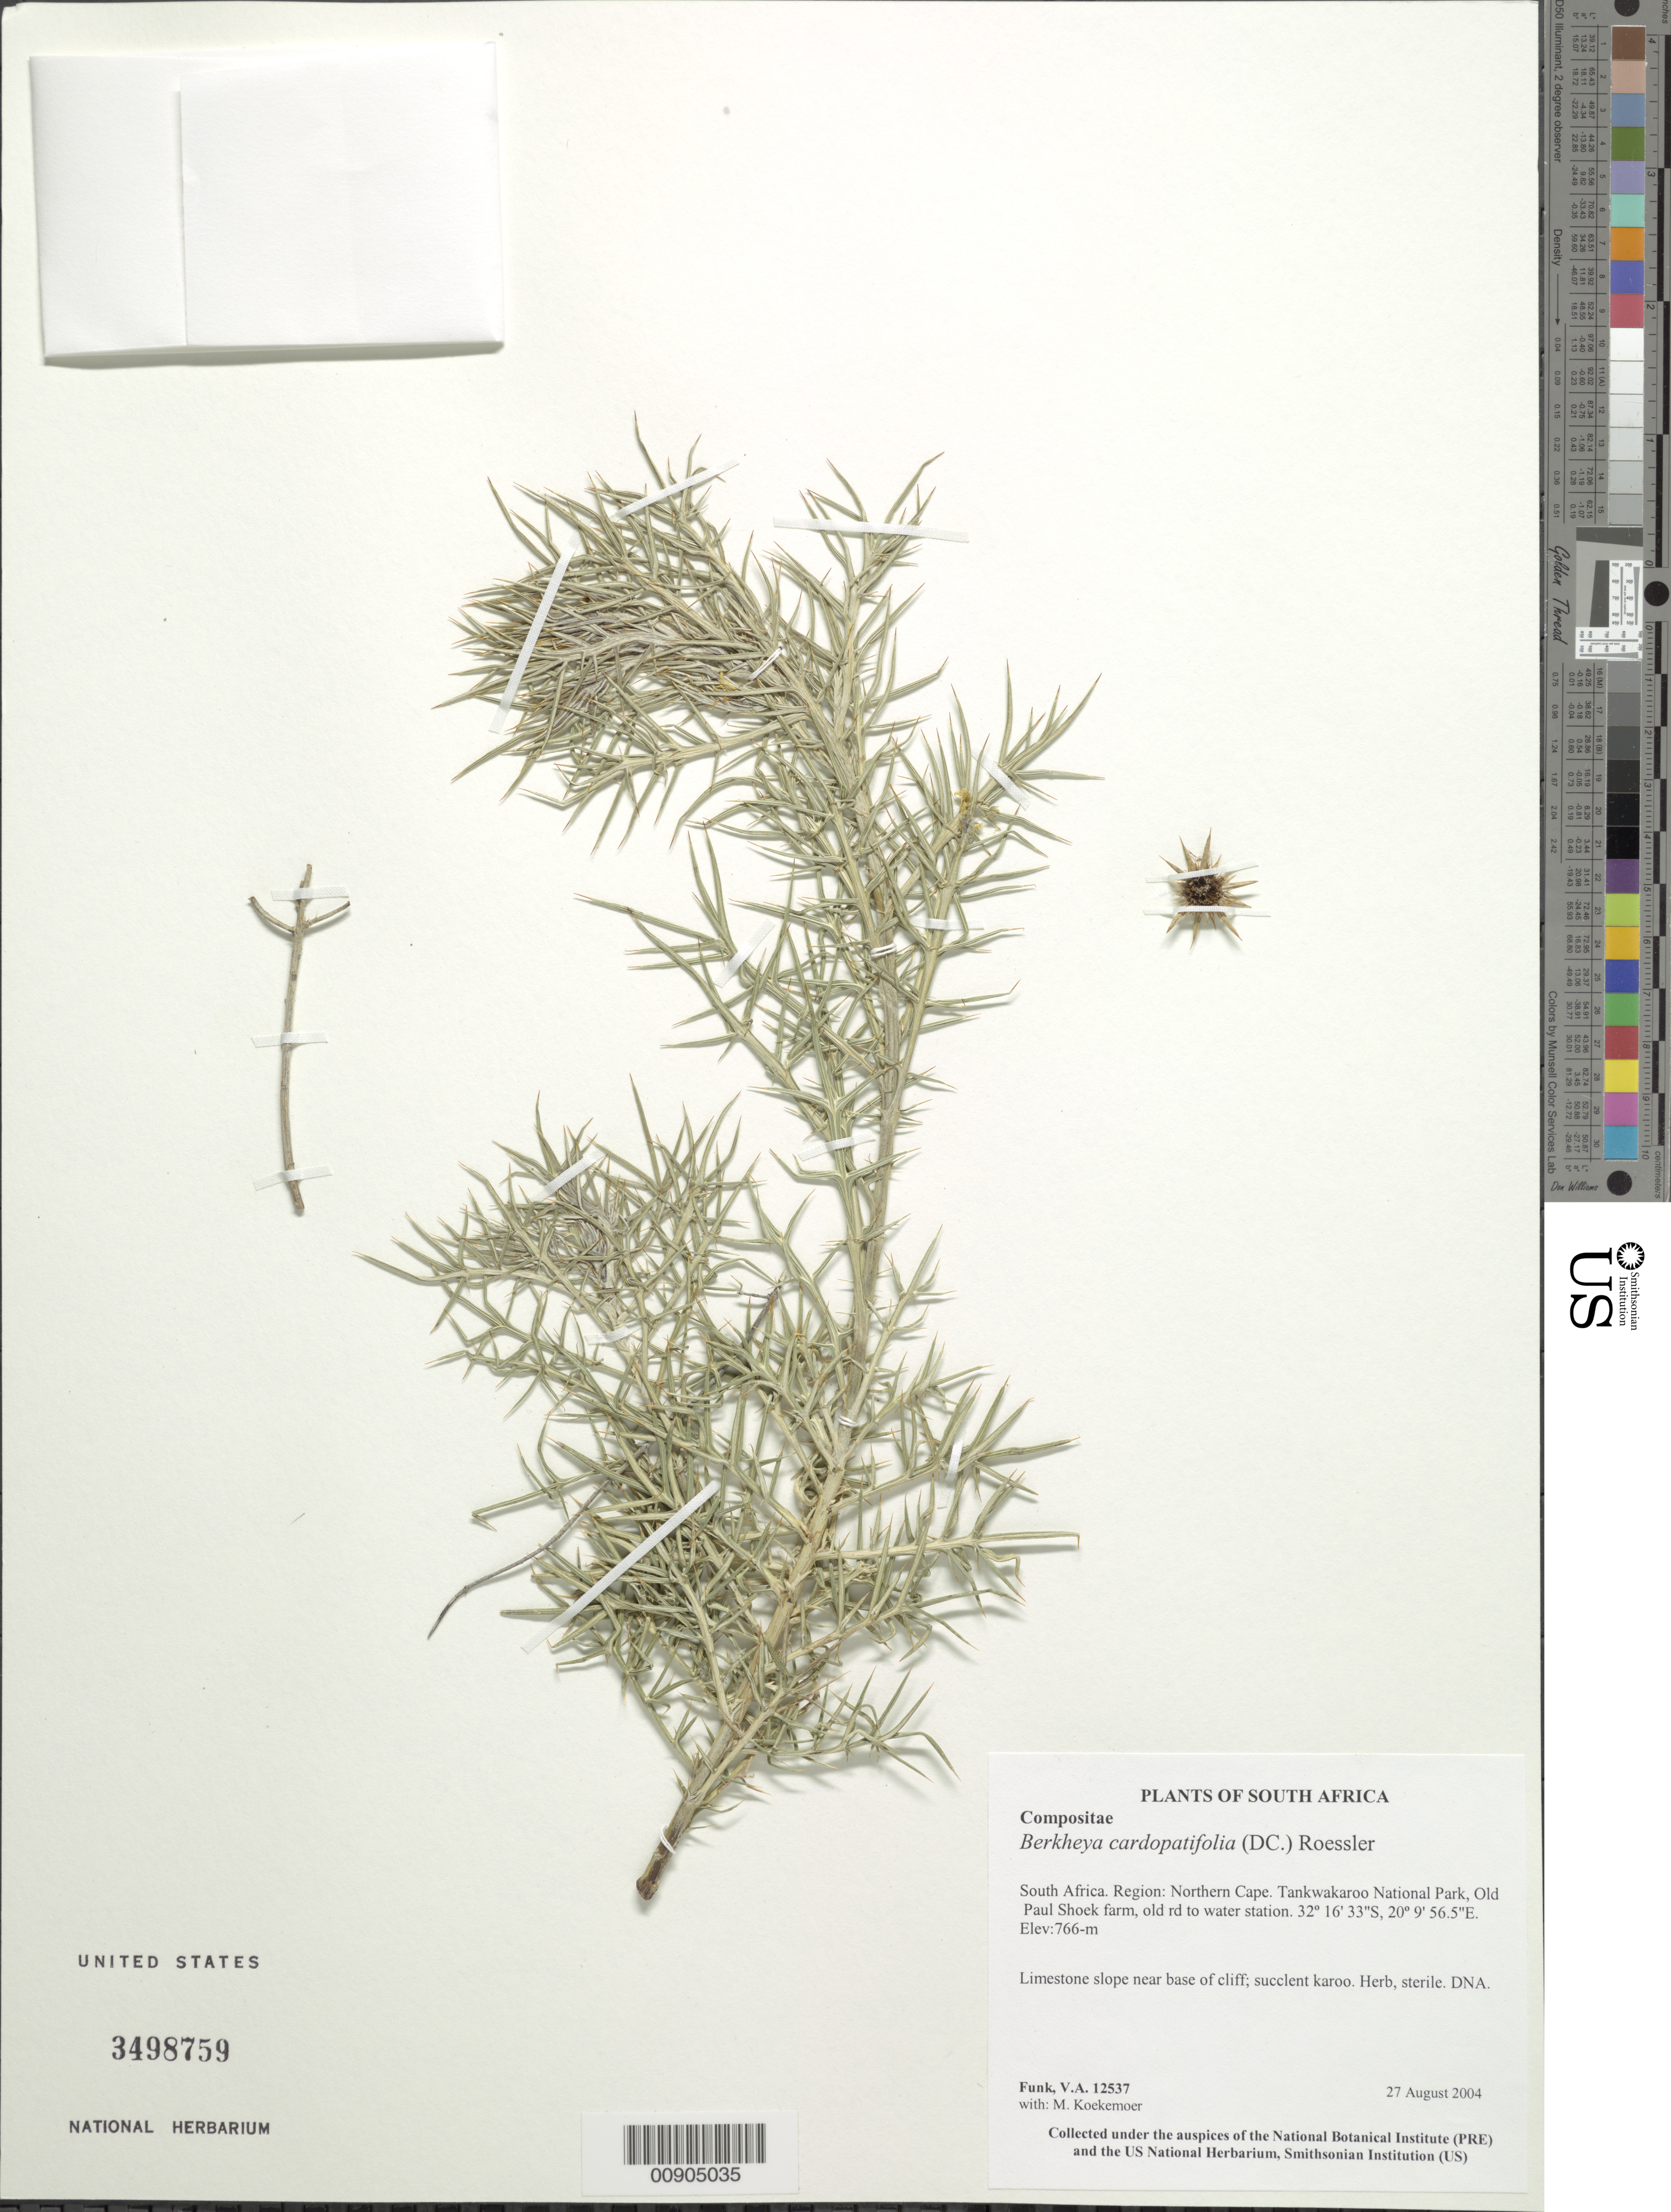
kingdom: Plantae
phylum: Tracheophyta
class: Magnoliopsida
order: Asterales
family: Asteraceae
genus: Berkheya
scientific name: Berkheya cardopatifolia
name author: (DC.) Roessler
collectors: V. Funk & M. Koekemoer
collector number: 12537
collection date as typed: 27 August 2004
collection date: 2004-08-27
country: South Africa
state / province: Northern Cape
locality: Northern Cape, Tankwakaroo National Park, Old Paul Shoek farm, old road to water station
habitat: Limestone slope near base of cliff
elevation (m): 766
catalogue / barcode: US 3498759